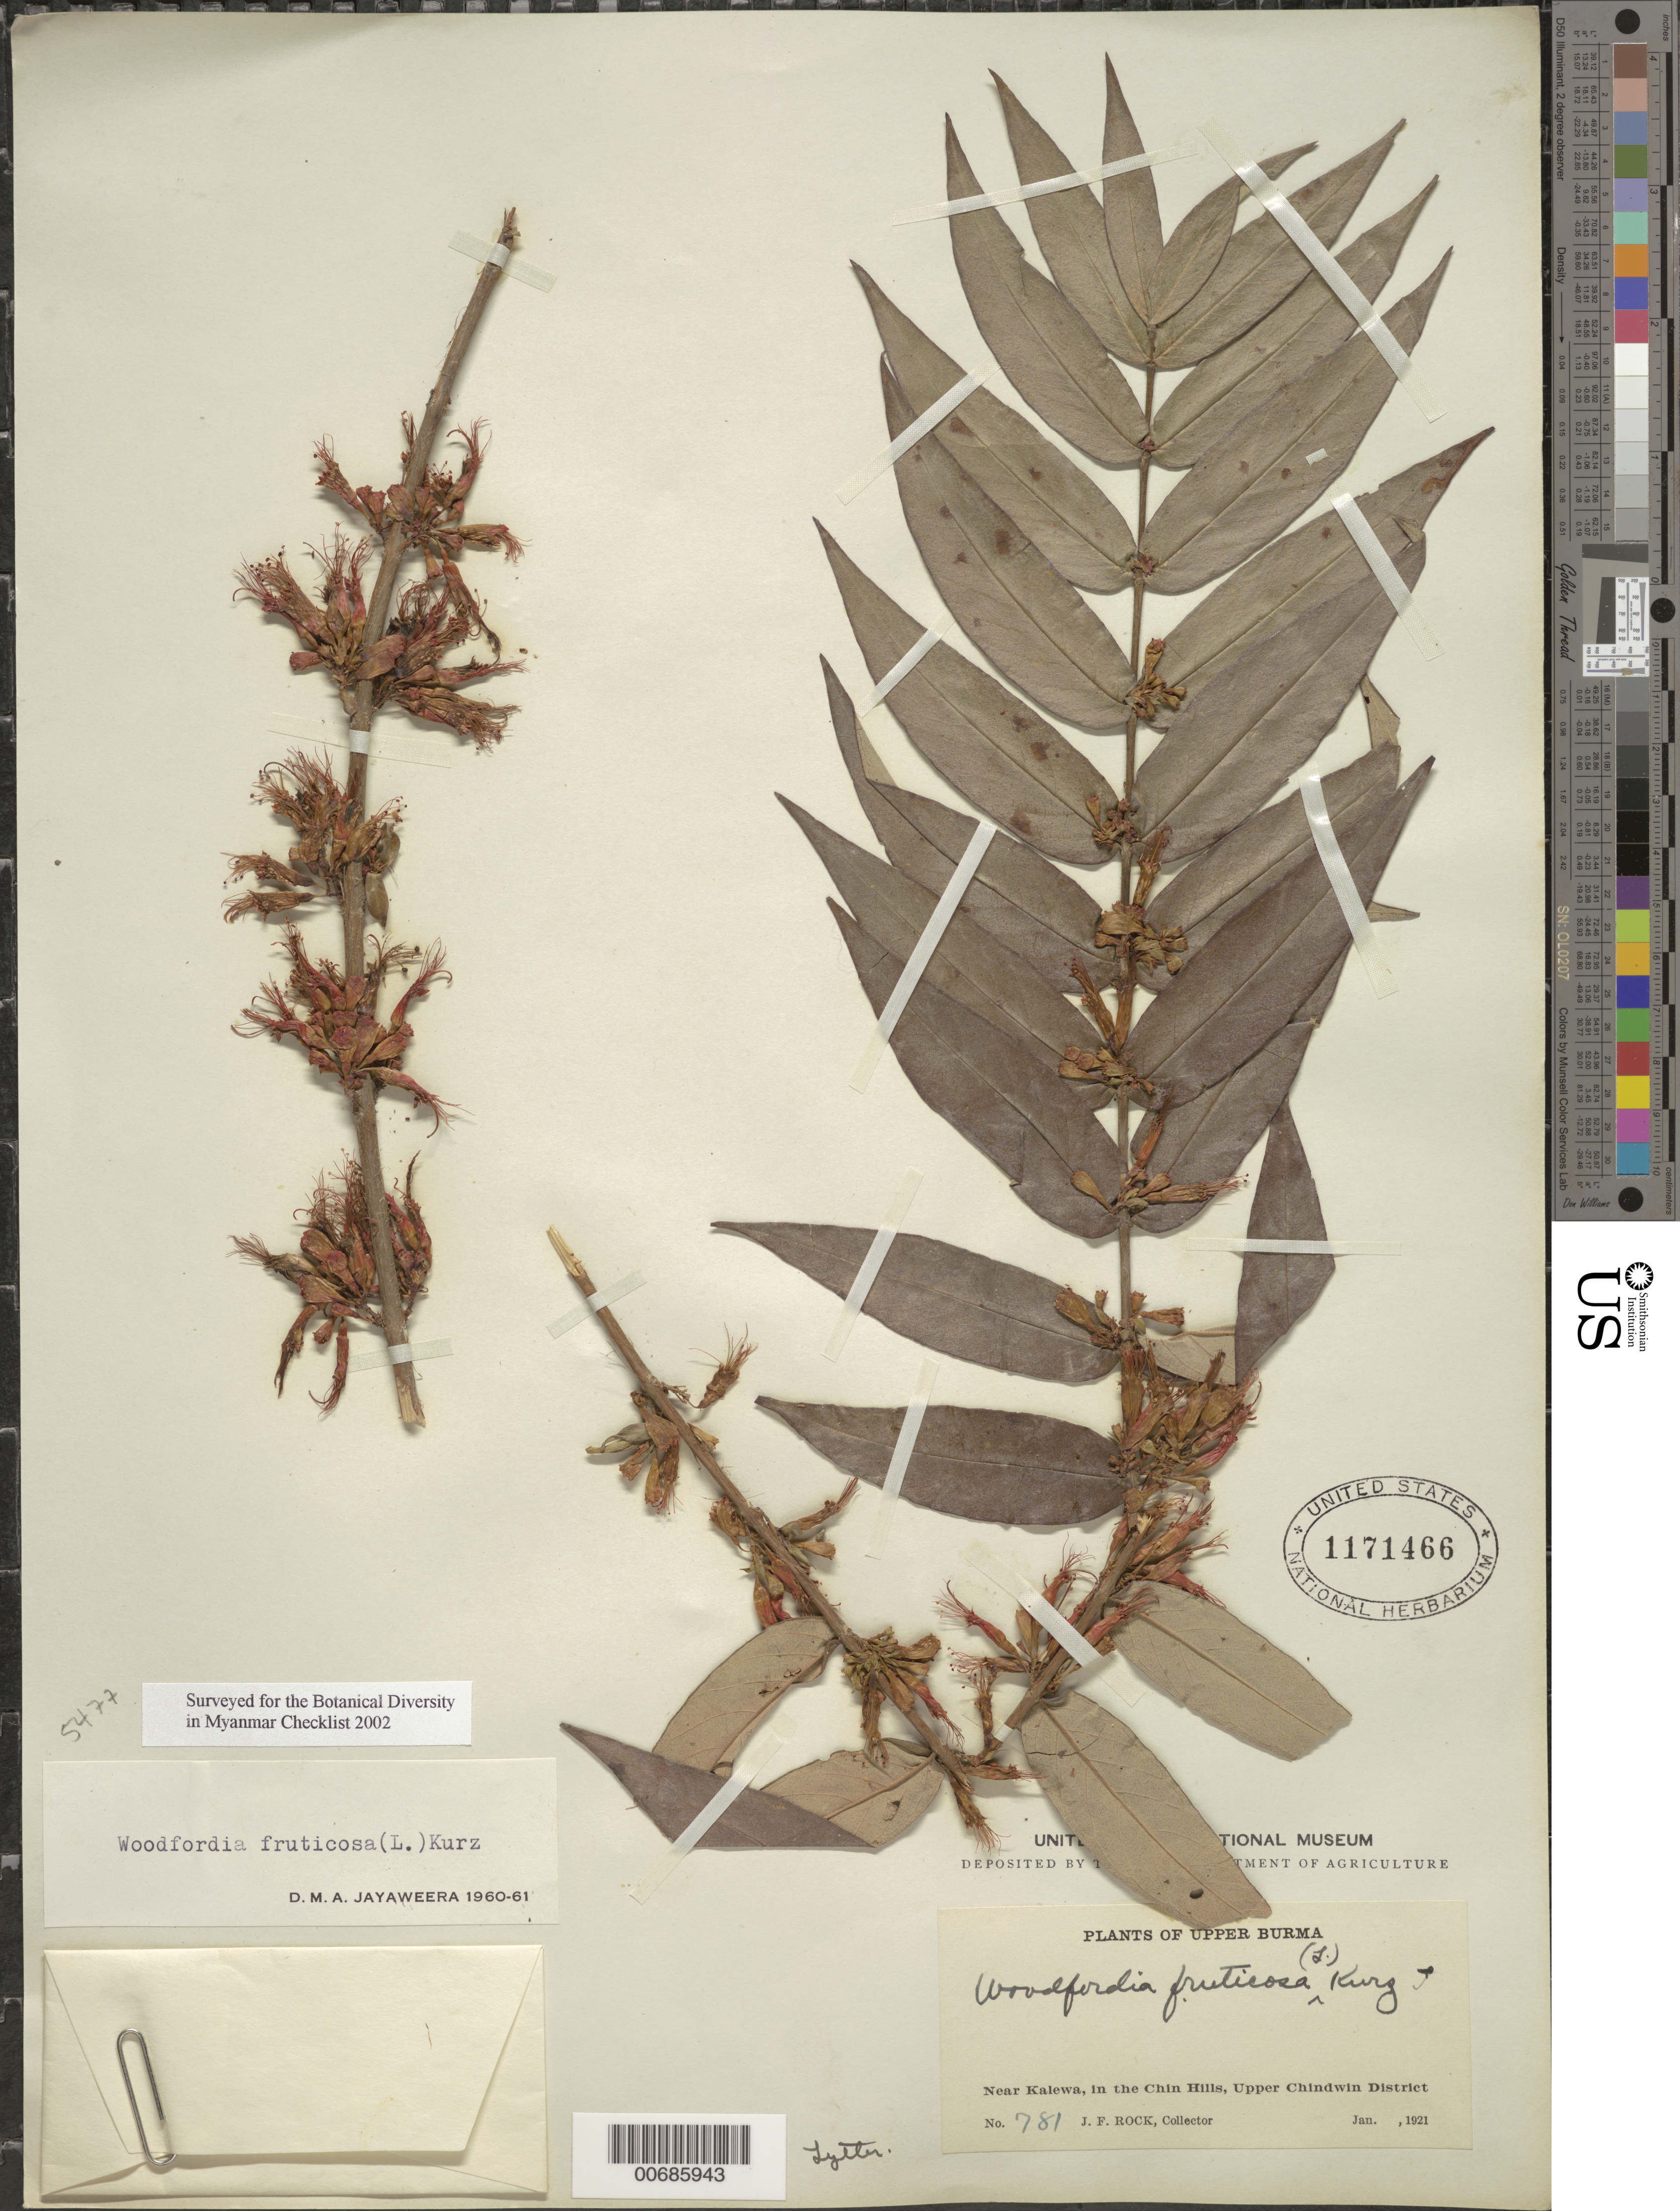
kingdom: Plantae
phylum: Tracheophyta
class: Magnoliopsida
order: Myrtales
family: Lythraceae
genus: Woodfordia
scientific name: Woodfordia fruticosa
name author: (L.) Kurz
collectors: J. F. Rock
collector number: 781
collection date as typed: Jan 1921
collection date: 1921-01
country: Myanmar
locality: Upper Chindwin Dist., near Kalewa, Chin Hills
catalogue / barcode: US 1171466